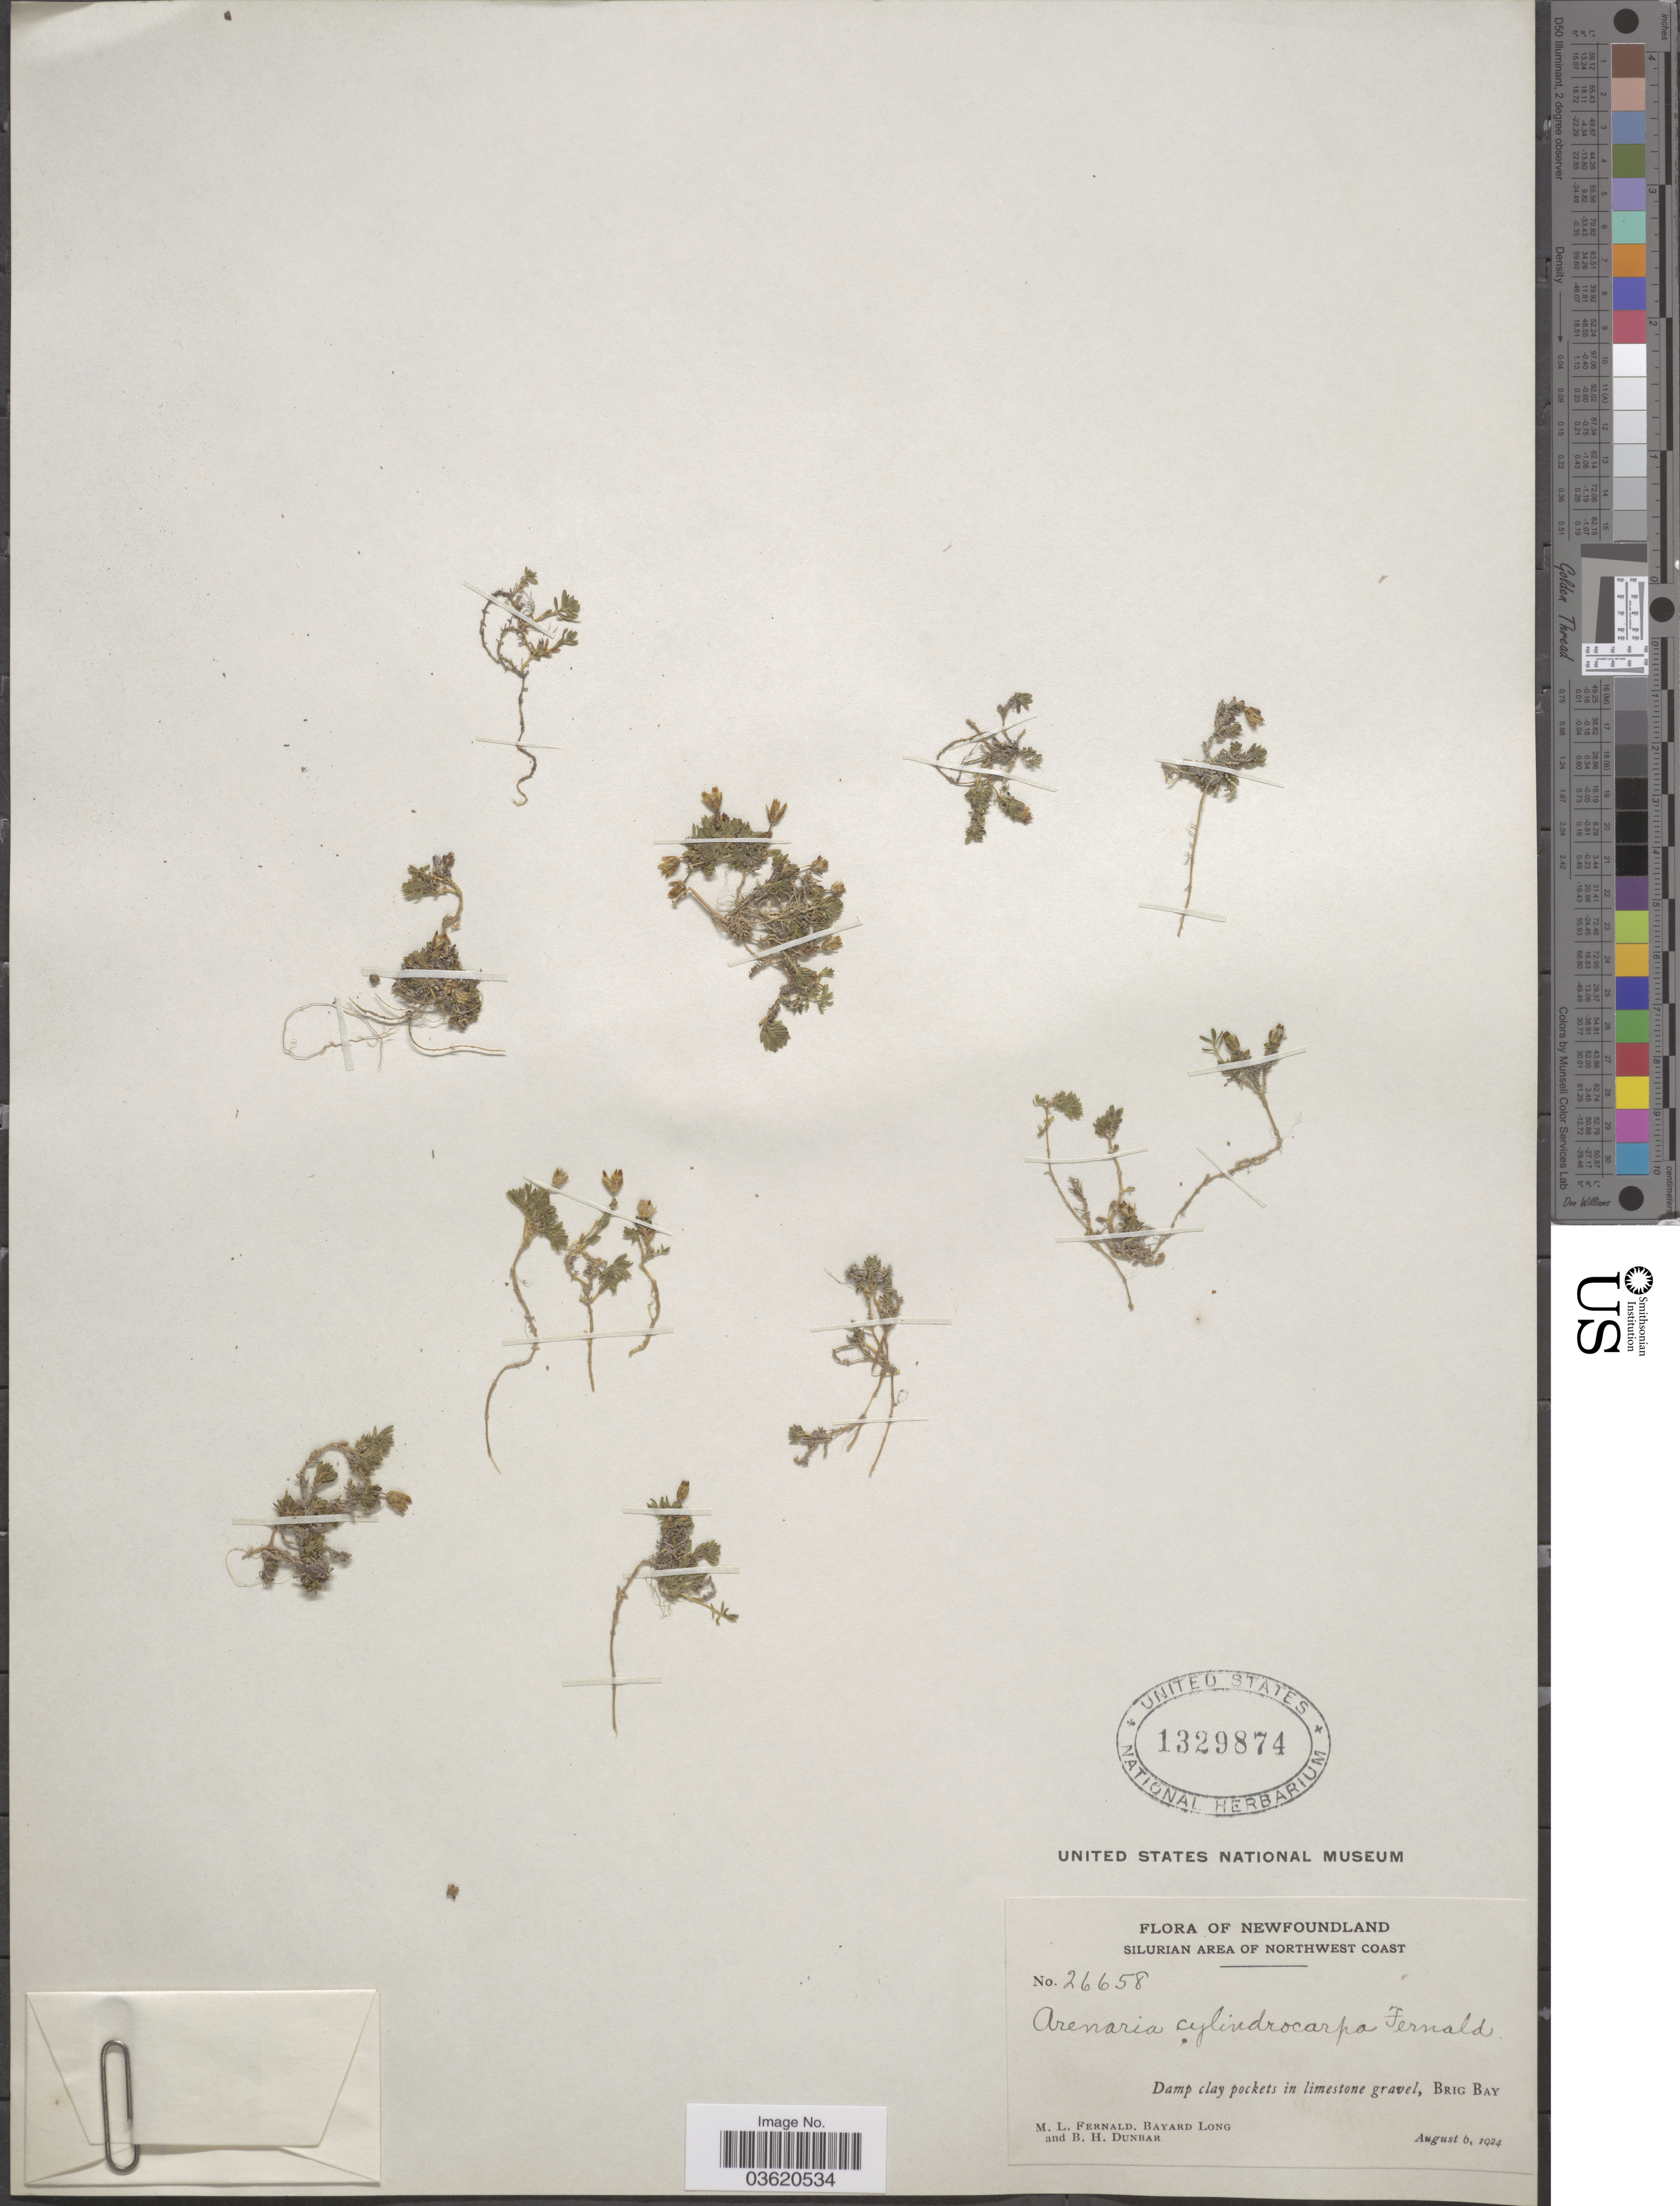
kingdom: Plantae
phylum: Tracheophyta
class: Magnoliopsida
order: Caryophyllales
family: Caryophyllaceae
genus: Arenaria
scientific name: Arenaria cylindrocarpa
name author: Fernald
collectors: M. L. Fernald, B. Long & B. Dunbar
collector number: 26658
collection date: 1924-08-06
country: Canada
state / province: Newfoundland and Labrador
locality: Silurian Area of Northwest Coast. Brig Bay.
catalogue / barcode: US 1329874